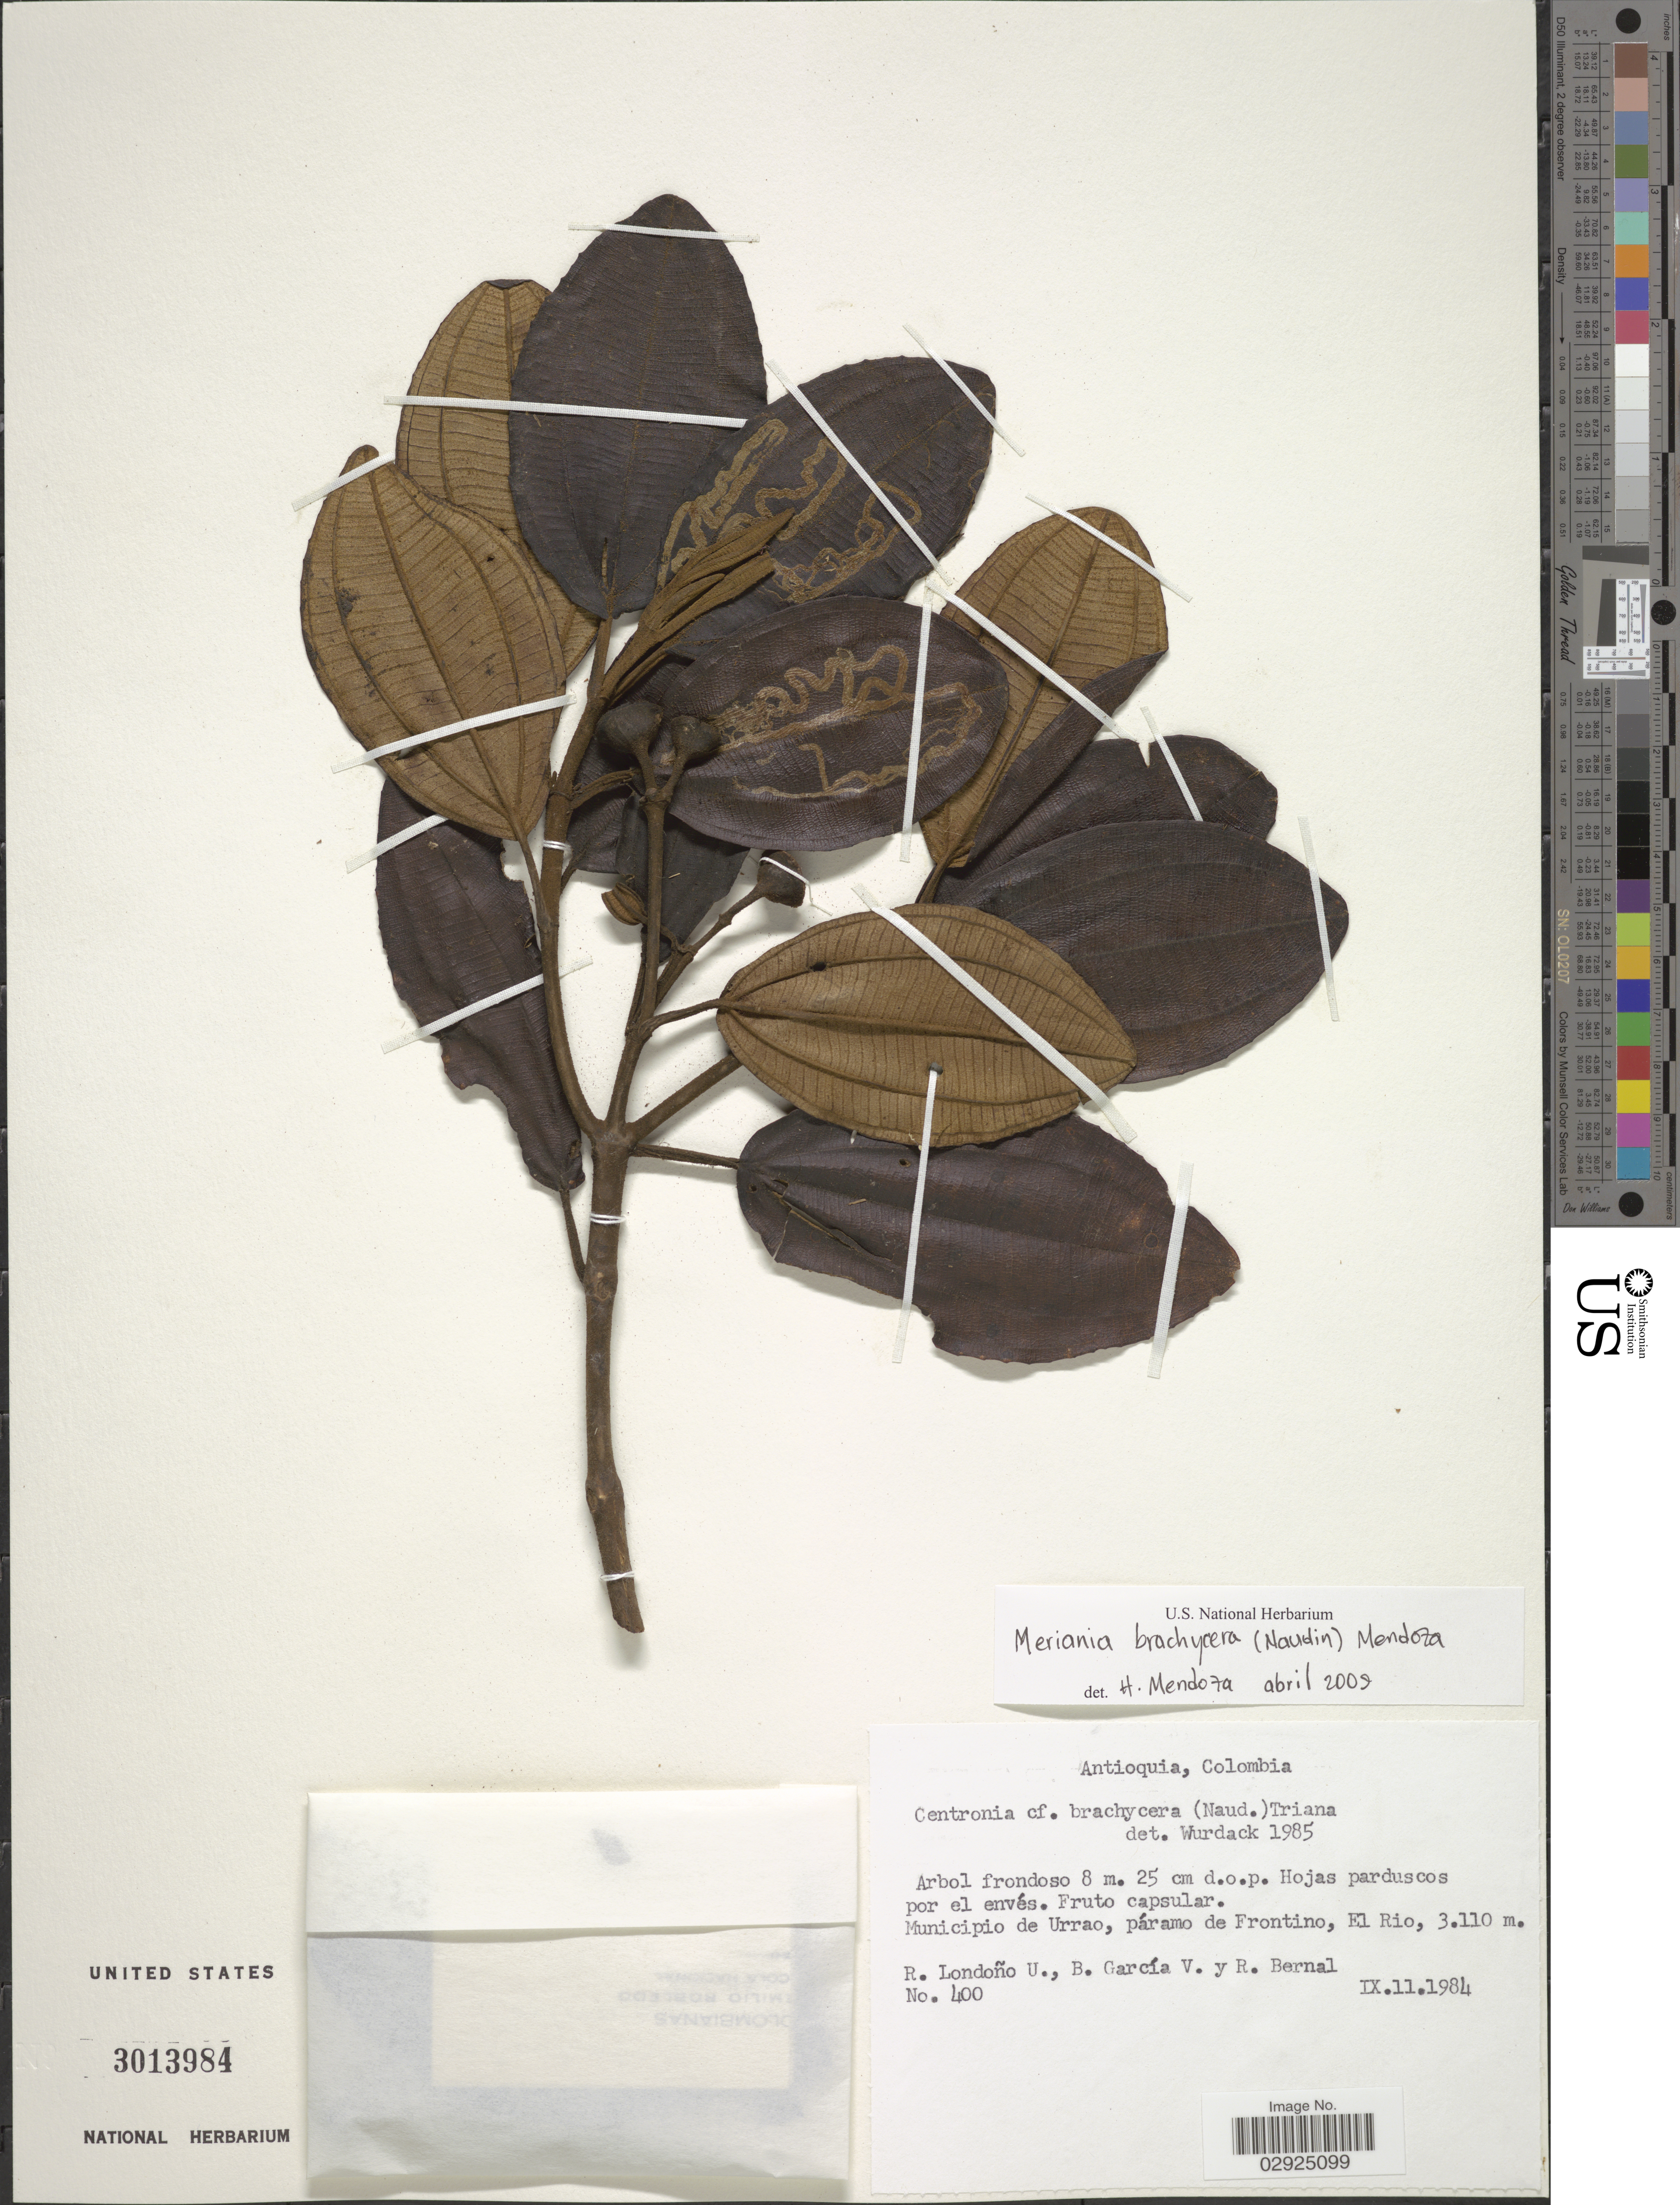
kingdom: Plantae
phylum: Tracheophyta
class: Magnoliopsida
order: Myrtales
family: Melastomataceae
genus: Meriania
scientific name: Meriania brachycera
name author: (Naudin) Humberto Mend. & Fern. Alonso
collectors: R. Londoño, B. Garcia V. & R. Bernal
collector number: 400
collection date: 1984-09-11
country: Colombia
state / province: Antioquia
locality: Municipio de Urrao, páramo de Frontino, El Rio.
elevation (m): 3110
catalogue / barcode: US 3013984